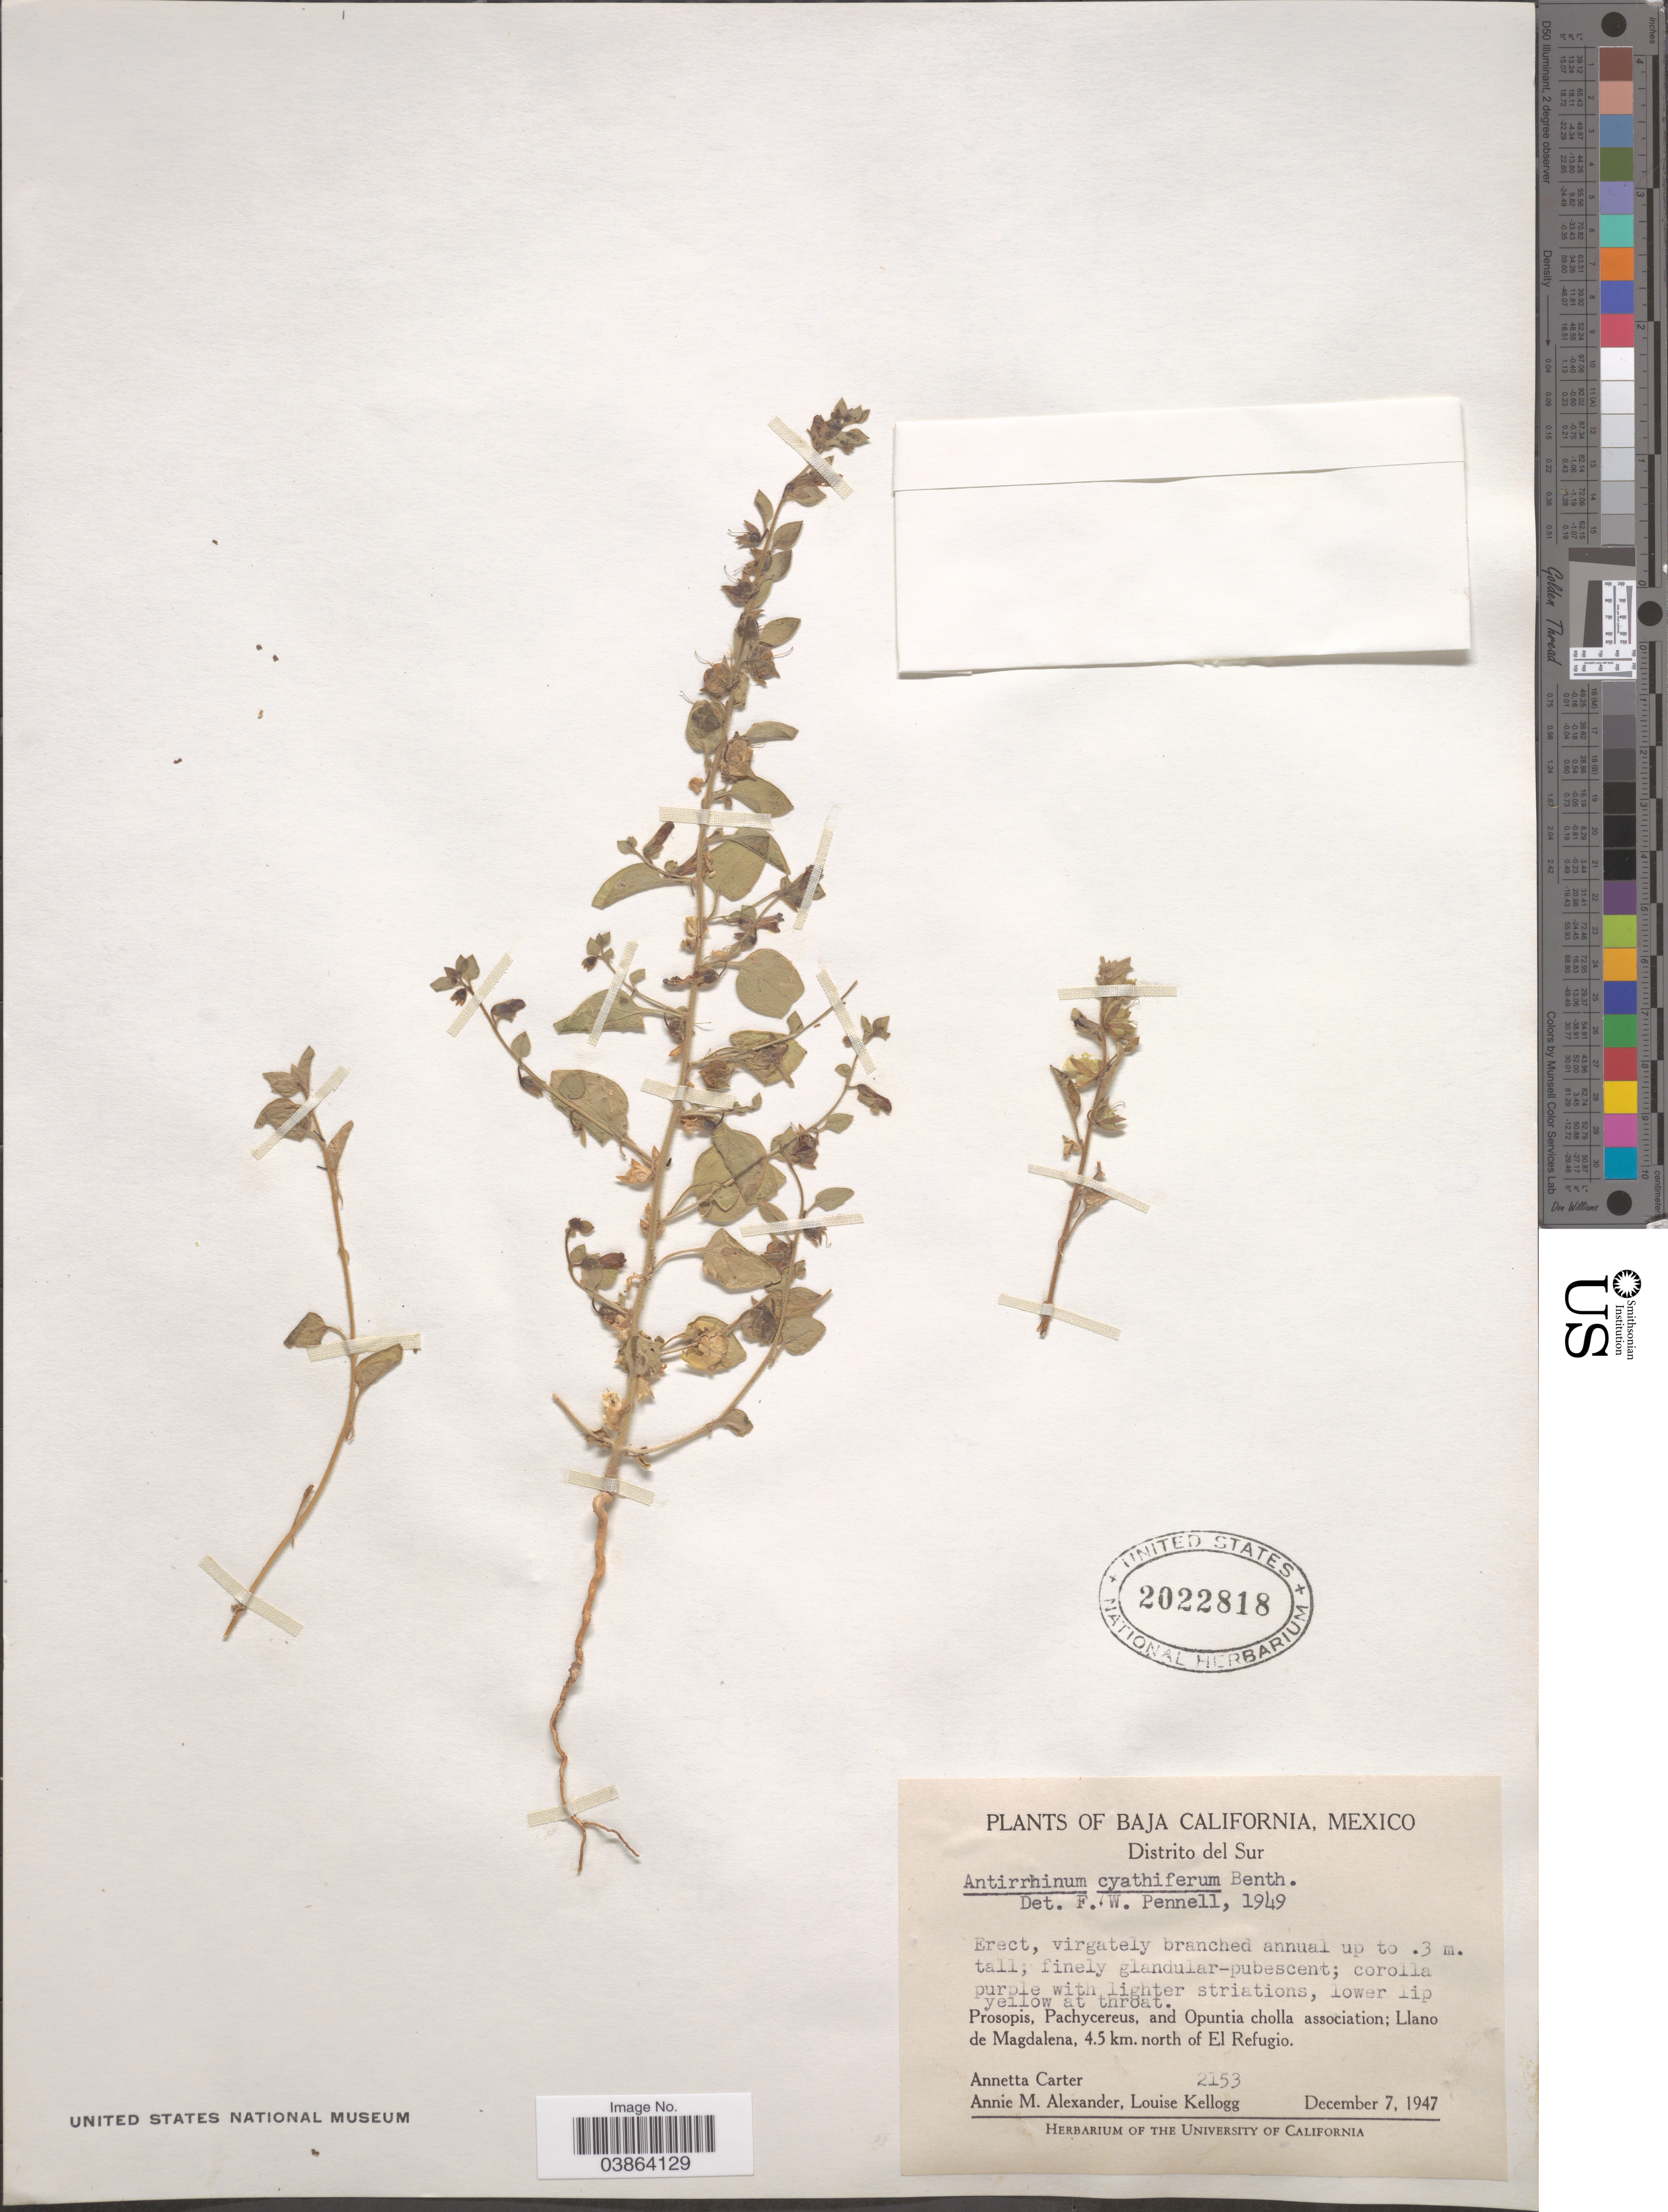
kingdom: Plantae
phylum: Tracheophyta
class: Magnoliopsida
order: Lamiales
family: Plantaginaceae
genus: Pseudorontium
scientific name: Pseudorontium cyathiferum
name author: (Benth.) Rothm.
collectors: A. Carter, A. M. Alexander & L. Kellogg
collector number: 2153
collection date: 1947-12-07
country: Mexico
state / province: Baja California Sur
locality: Distrito del Sur. Llano de Magdalena, 4.5 km. north of El Refugio.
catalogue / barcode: US 2022818